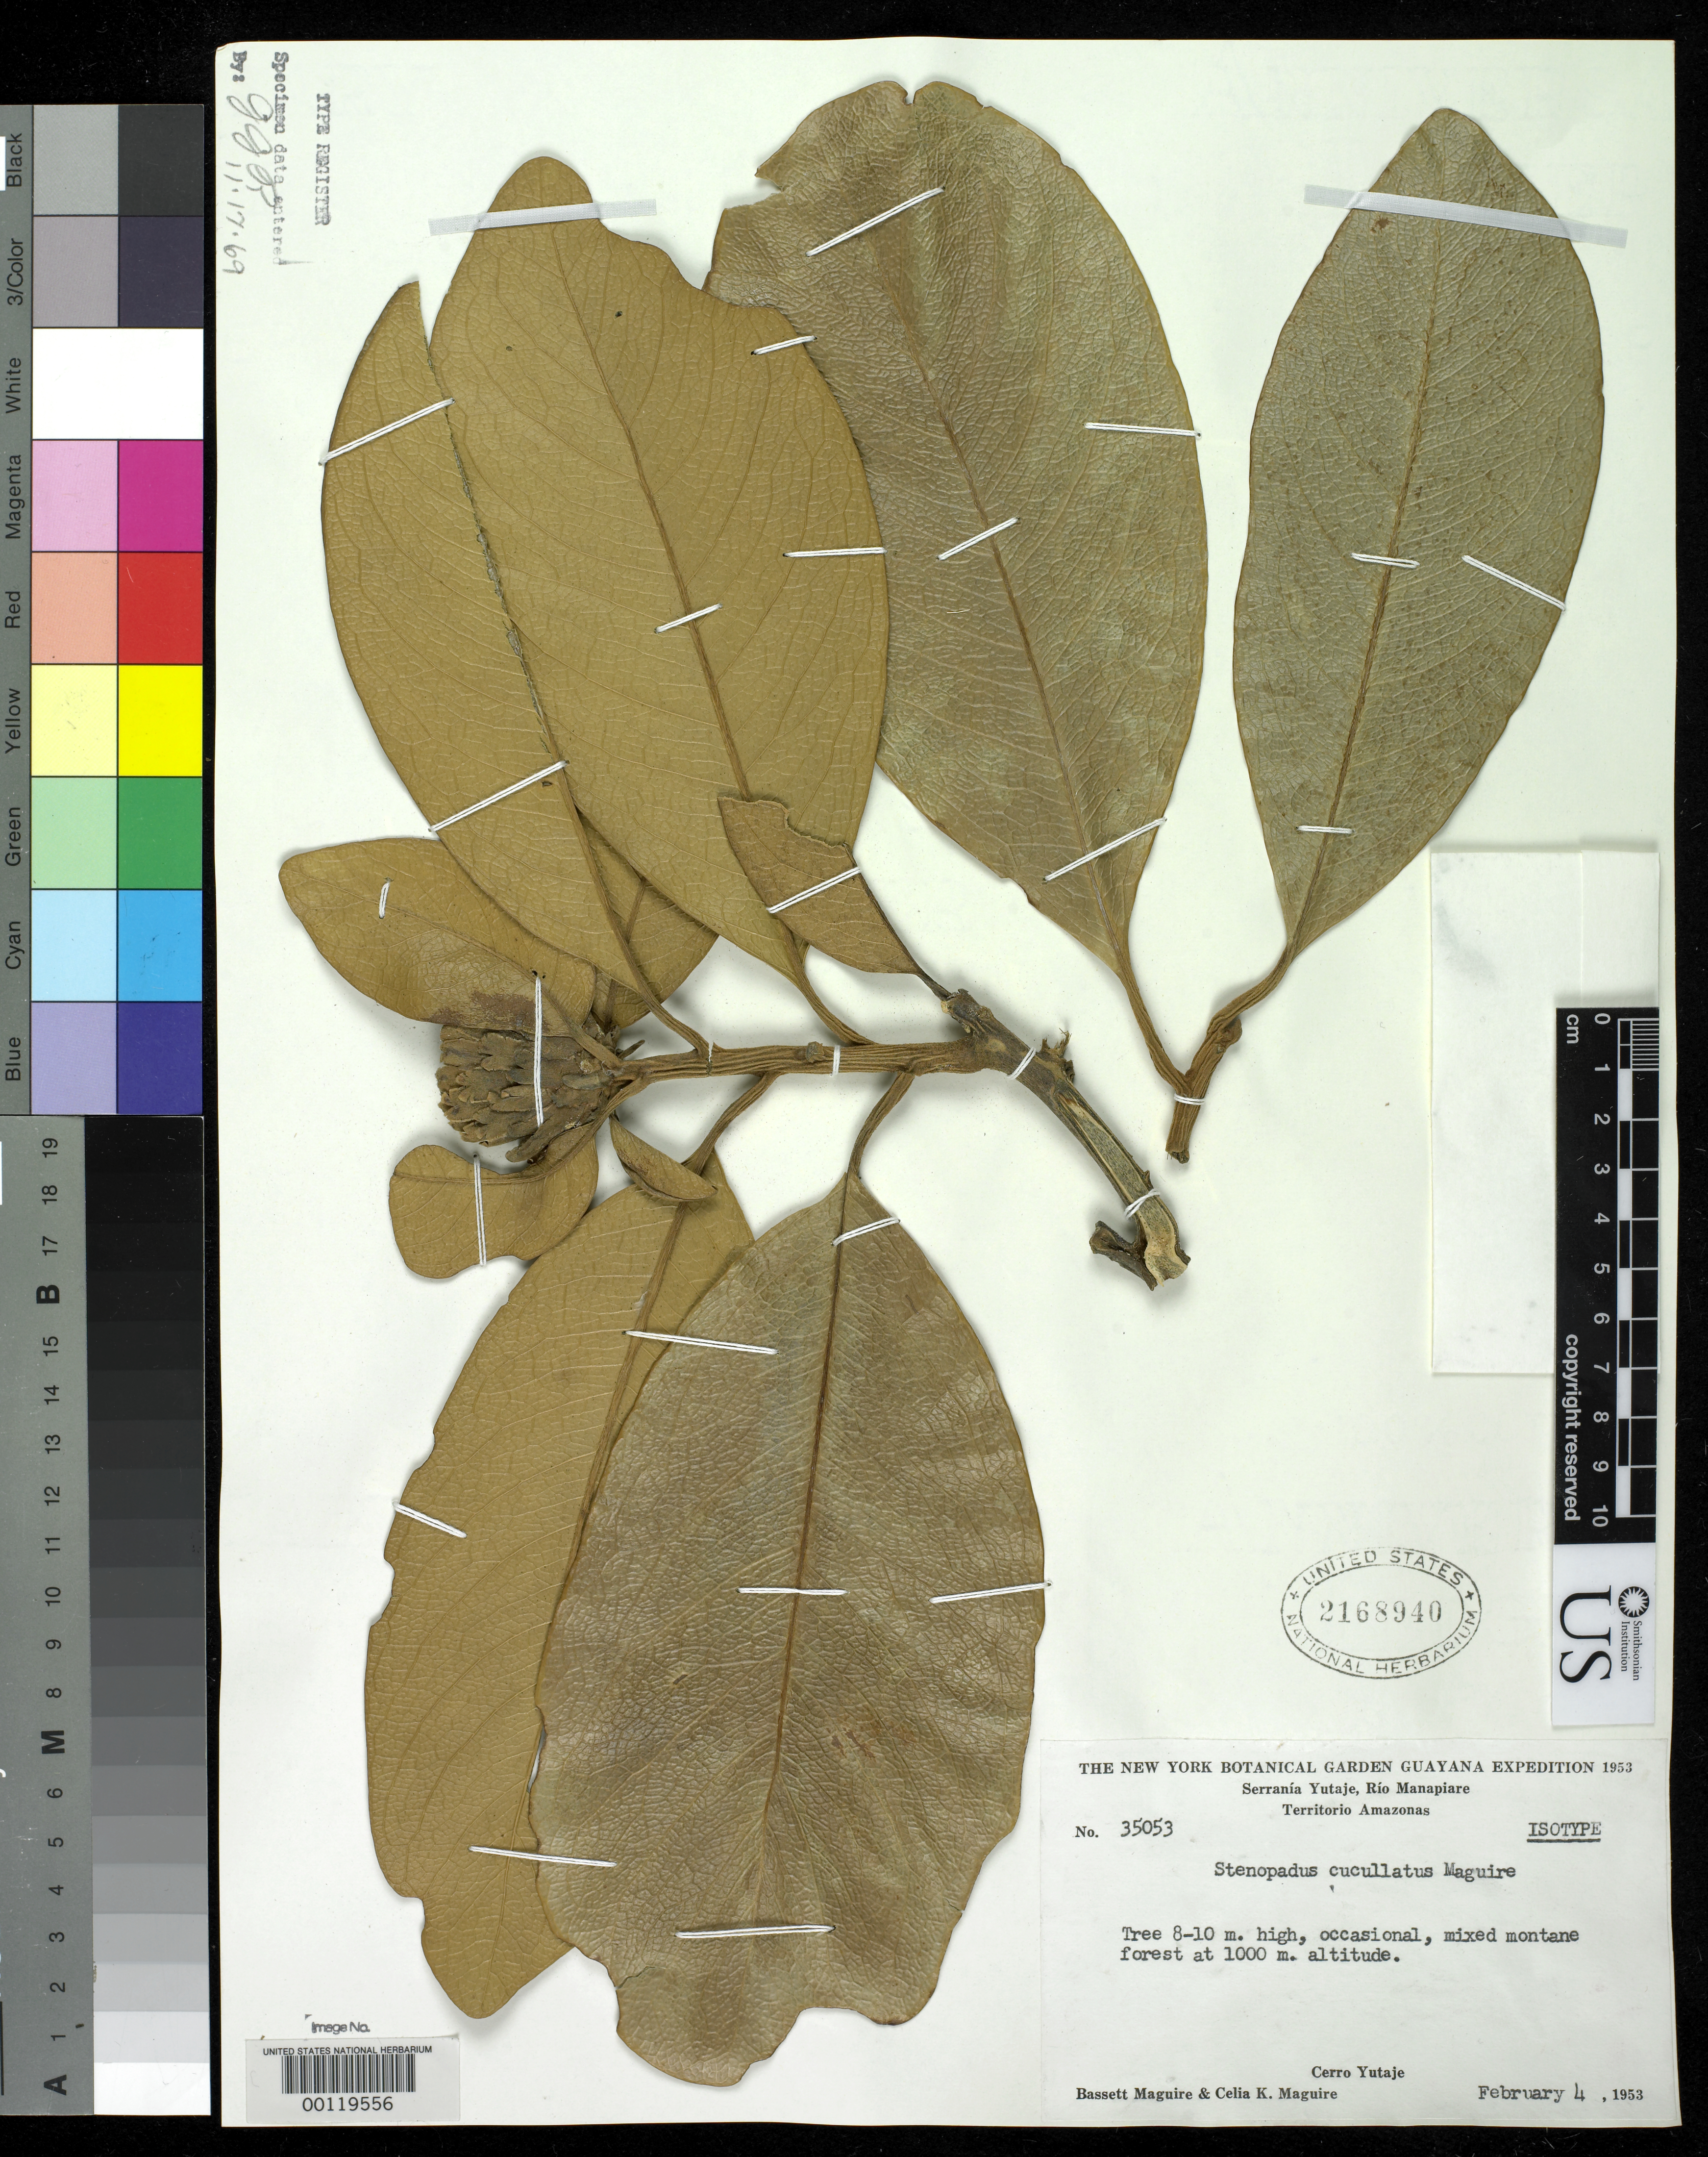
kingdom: Plantae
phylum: Tracheophyta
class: Magnoliopsida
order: Asterales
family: Asteraceae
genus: Stenopadus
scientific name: Stenopadus cucullatus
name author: Maguire & Wurdack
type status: Isotype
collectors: B. Maguire & C. K. Maguire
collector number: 35053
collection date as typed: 04 Feb 1953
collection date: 1953-02-04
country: Venezuela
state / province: Amazonas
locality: Cerro Yutaje.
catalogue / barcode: US 2168940